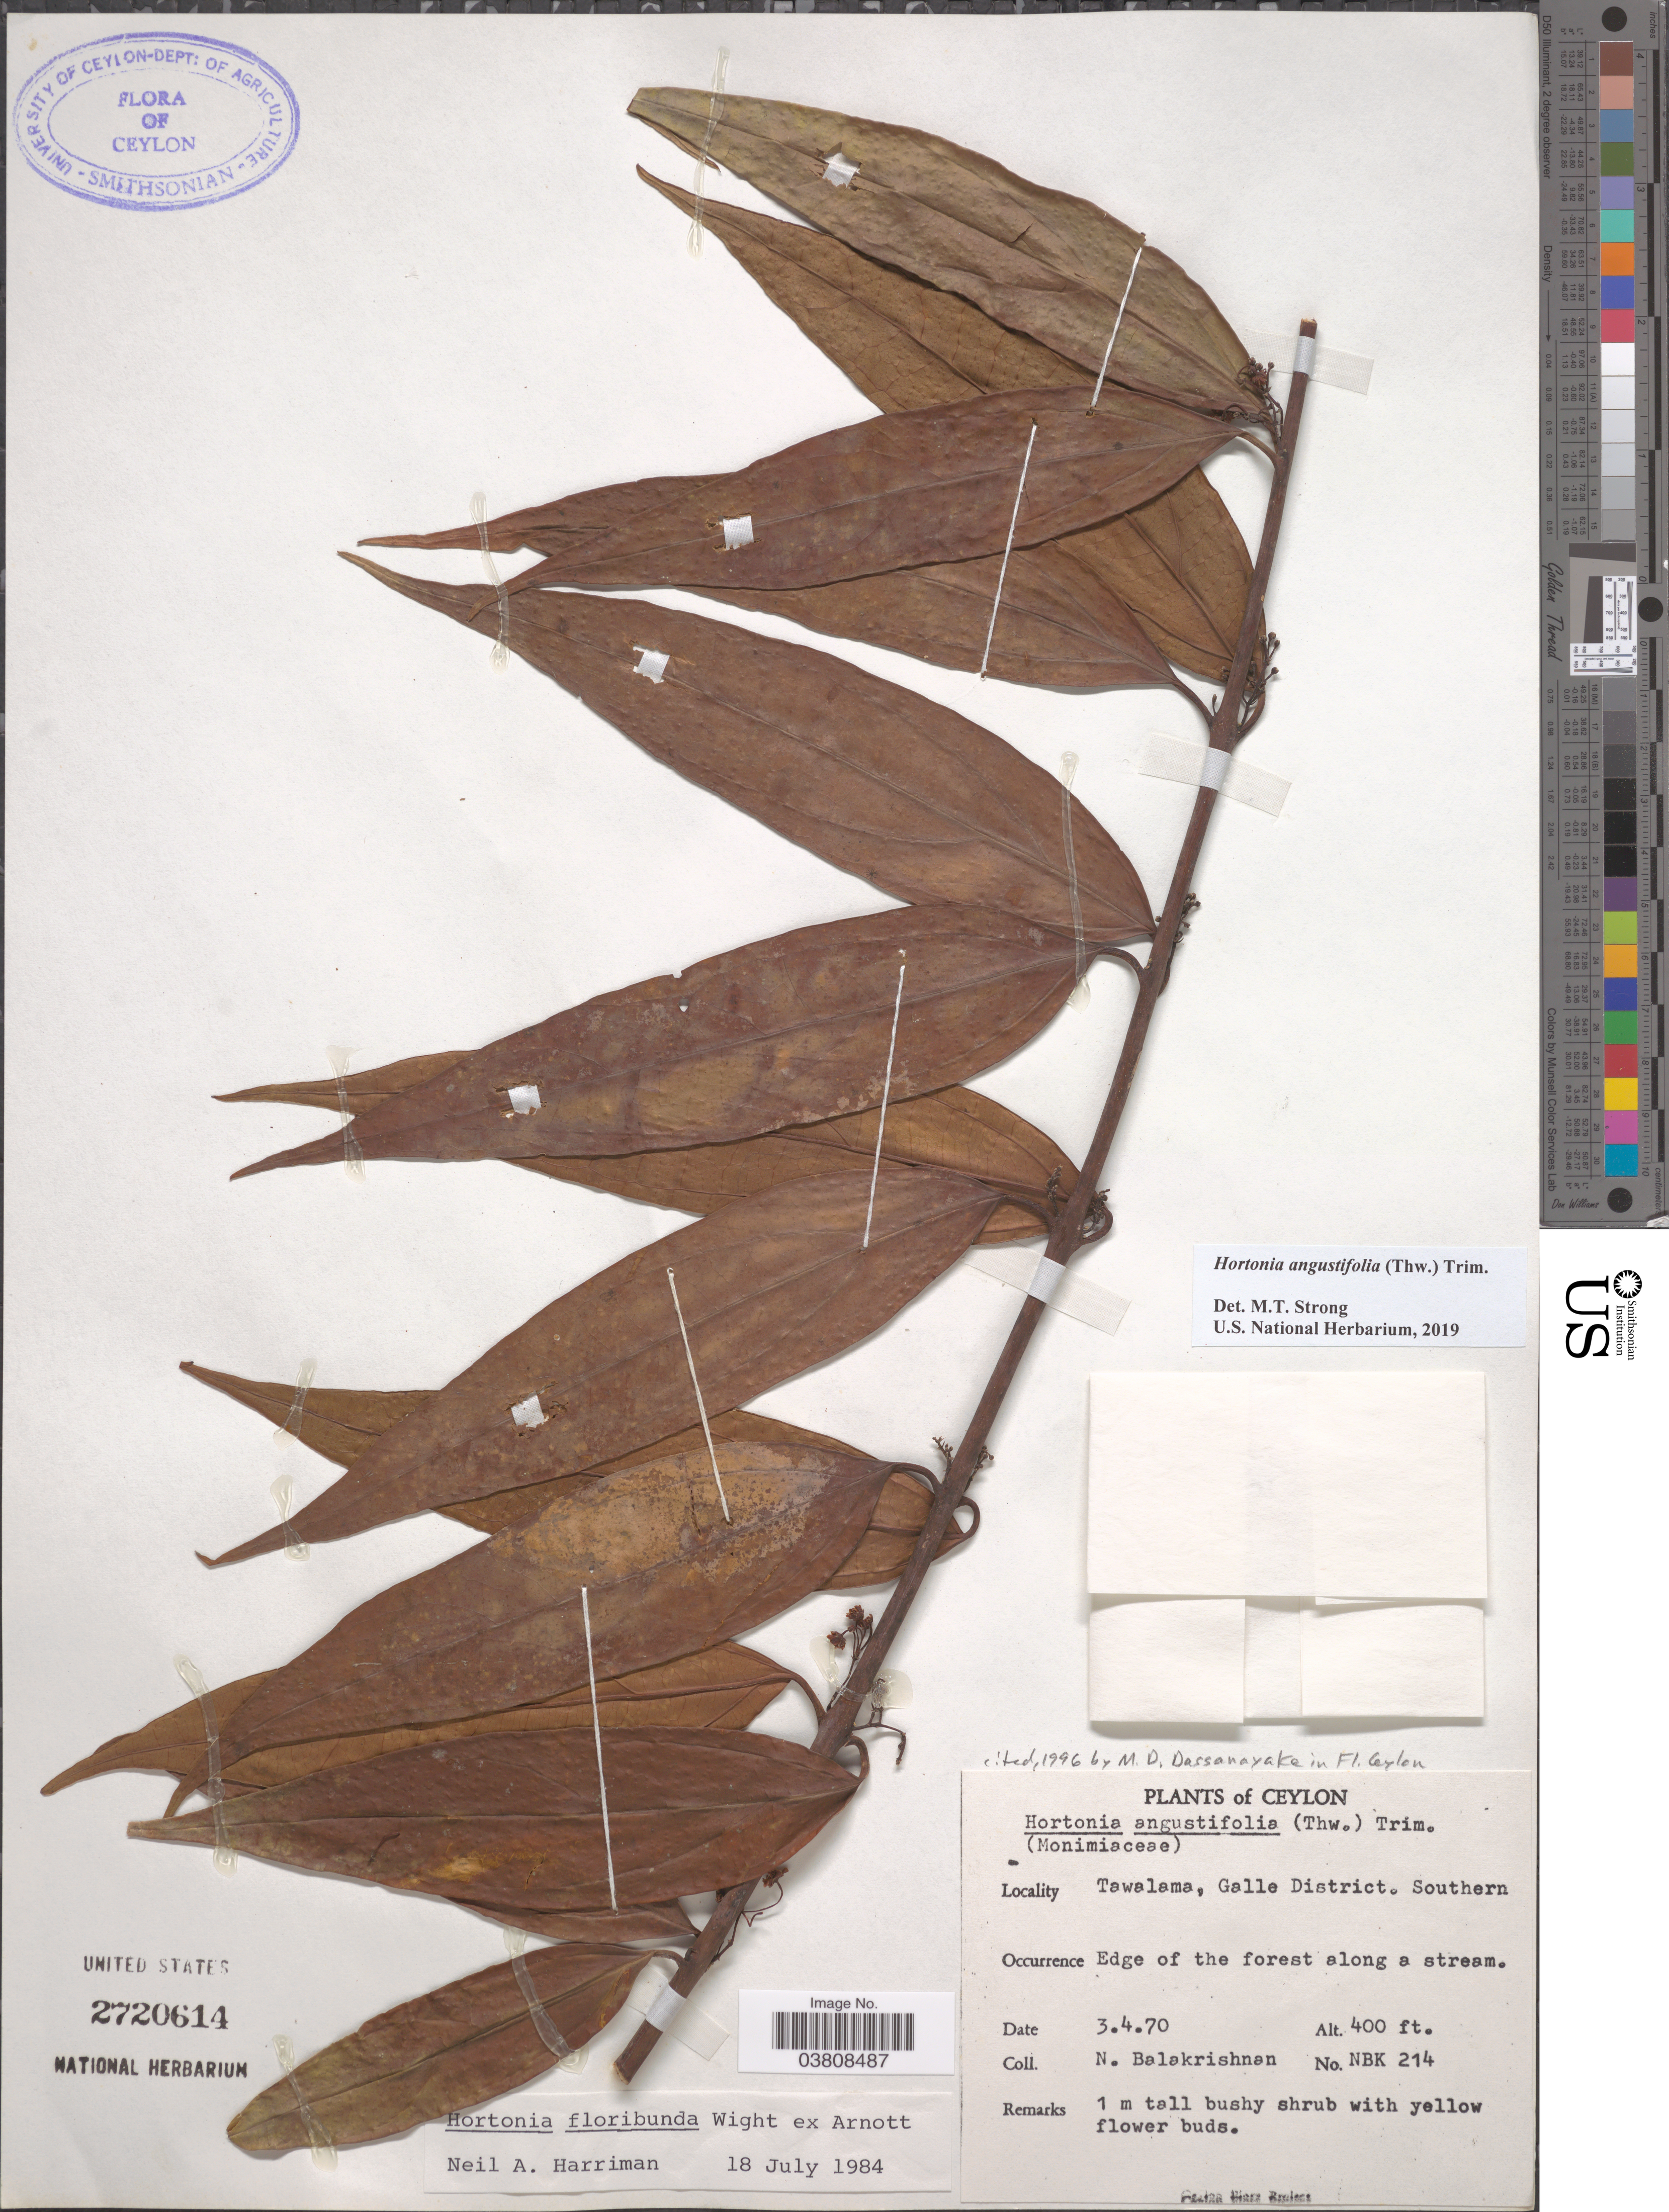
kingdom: Plantae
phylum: Tracheophyta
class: Magnoliopsida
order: Laurales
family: Monimiaceae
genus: Hortonia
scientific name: Hortonia angustifolia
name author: Trimen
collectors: N. Balakrishnan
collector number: NBK214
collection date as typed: Transcribed d/m/y: 3/4/70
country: Sri Lanka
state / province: Southern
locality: Ceylon. Tawalama, Galle District. Southern. Edge of the forest along a stream.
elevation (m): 122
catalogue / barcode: US 2720614